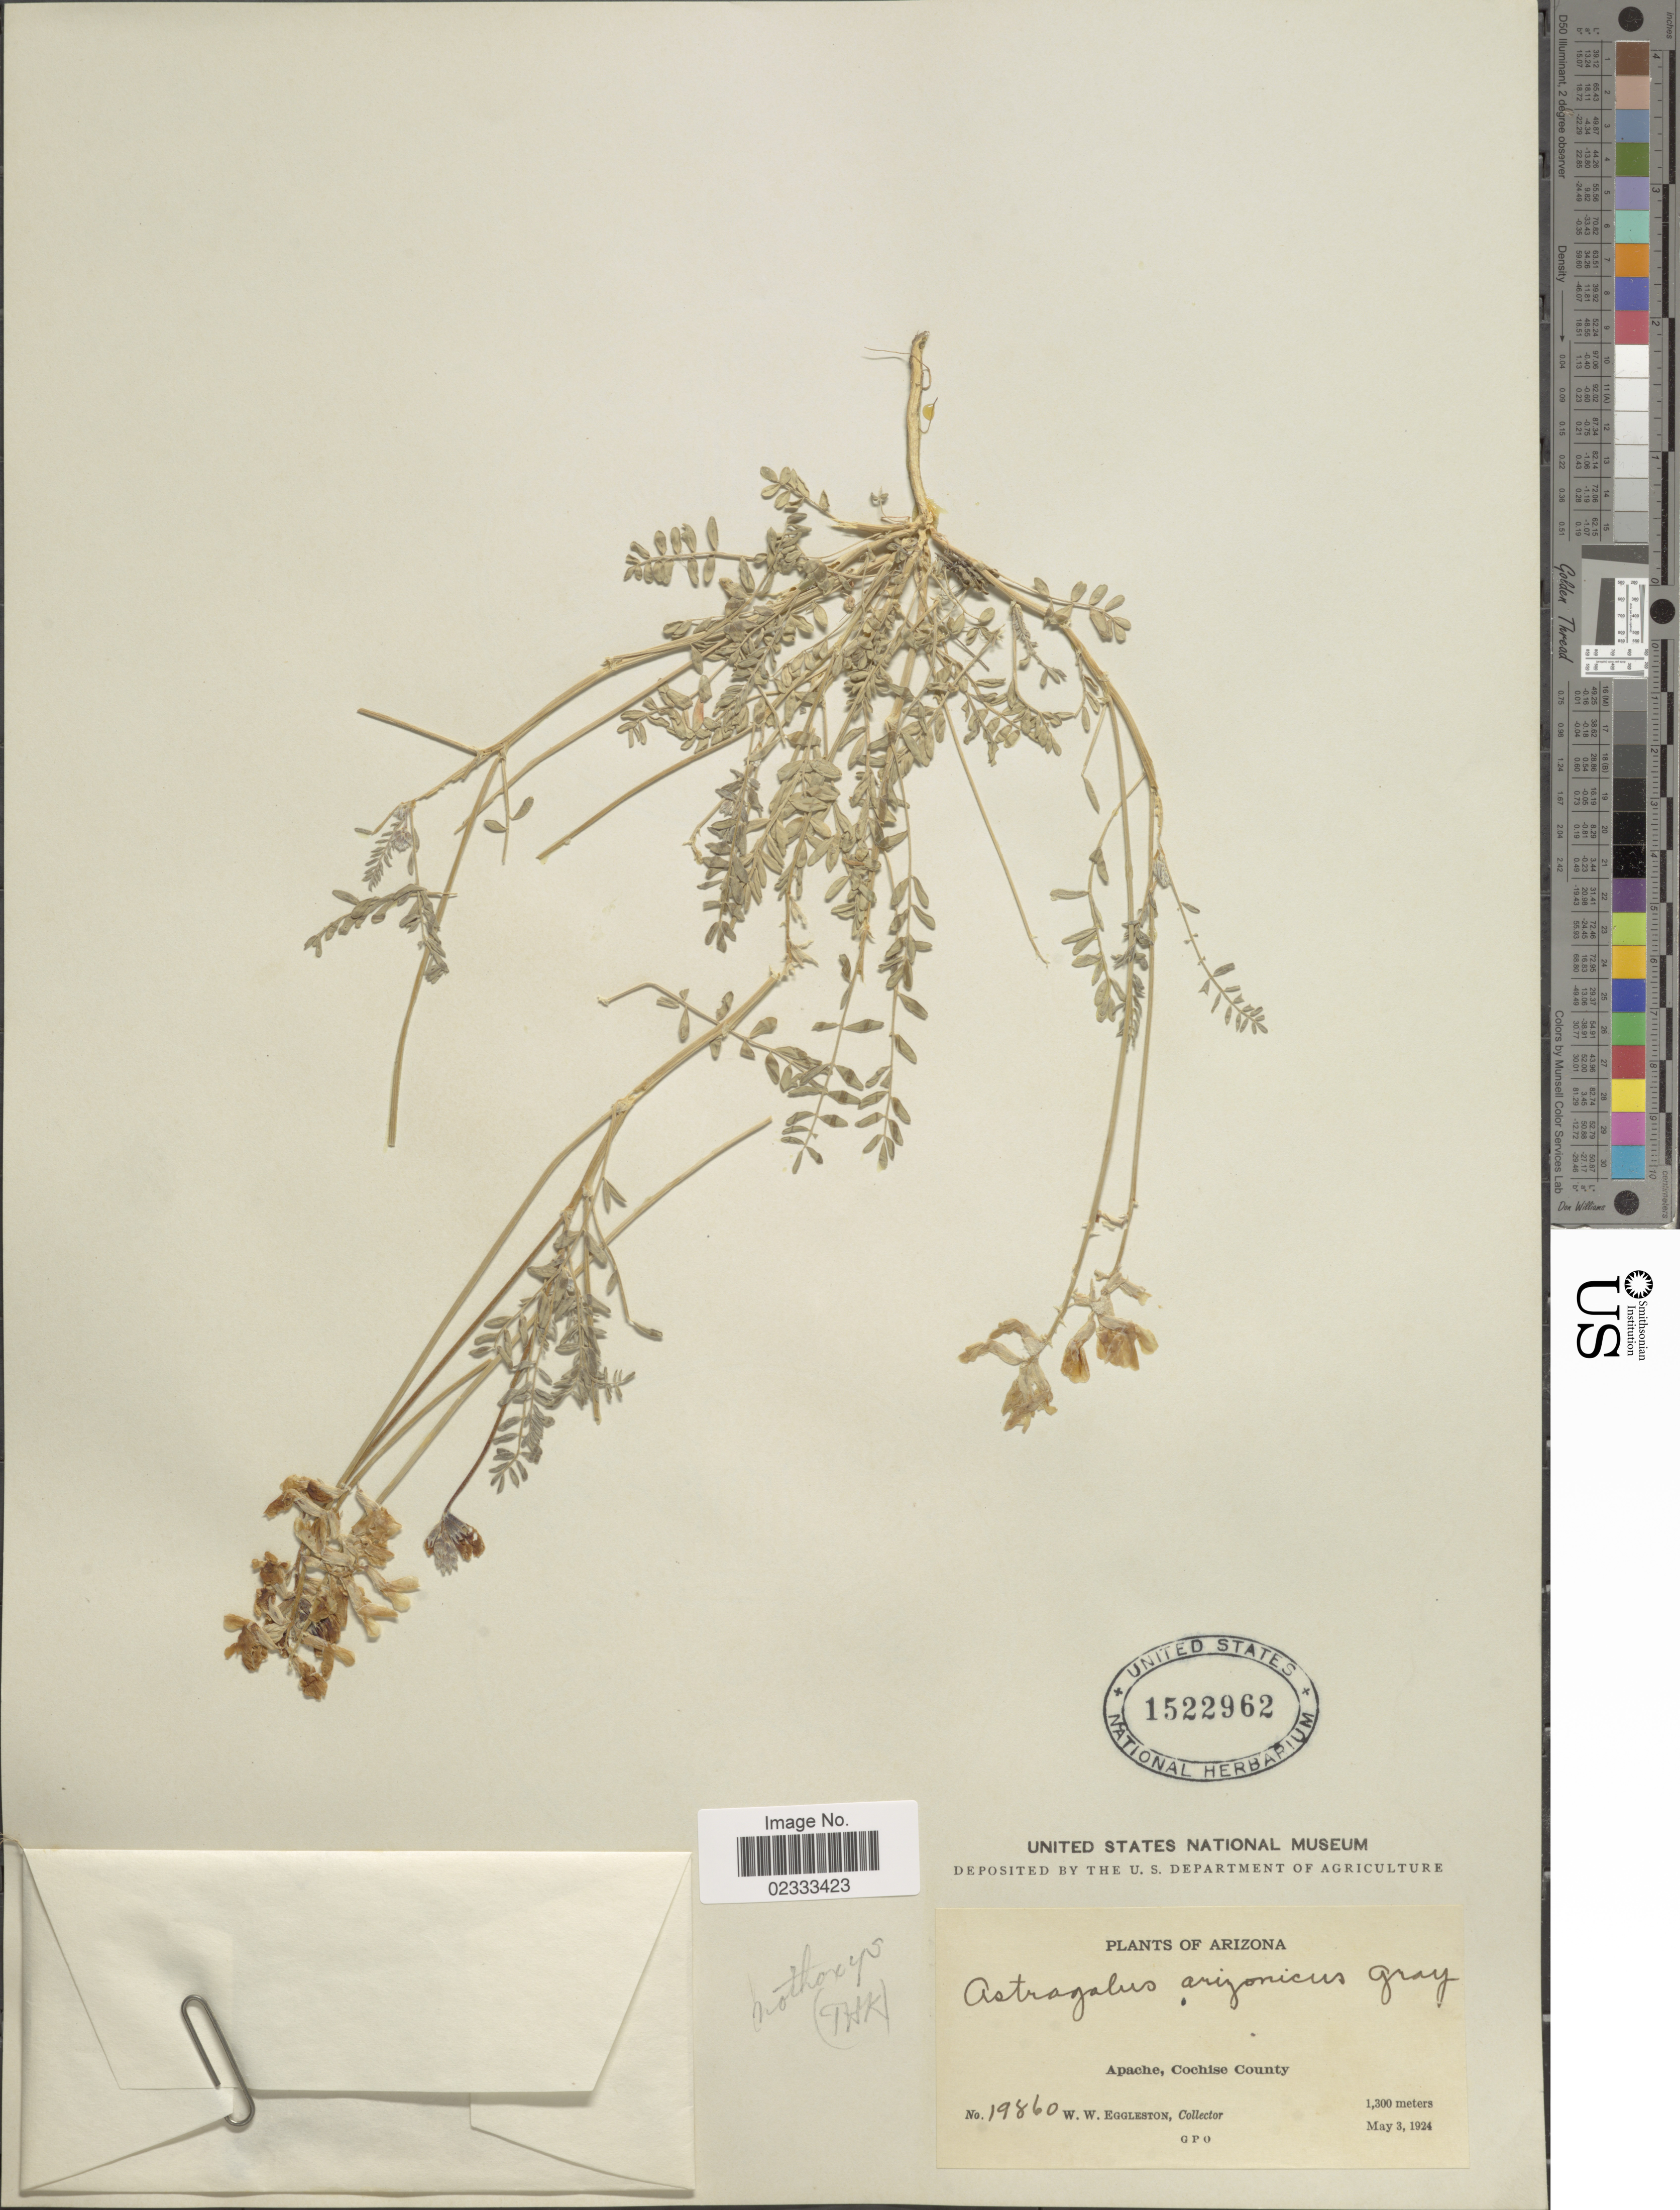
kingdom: Plantae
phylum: Tracheophyta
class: Magnoliopsida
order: Fabales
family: Fabaceae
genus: Astragalus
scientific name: Astragalus nothoxys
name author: A. Gray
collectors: W. W. Eggleston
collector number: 19860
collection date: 1924-05-03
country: United States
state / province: Arizona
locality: Apache, Cochise County.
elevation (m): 1300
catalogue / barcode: US 1522962